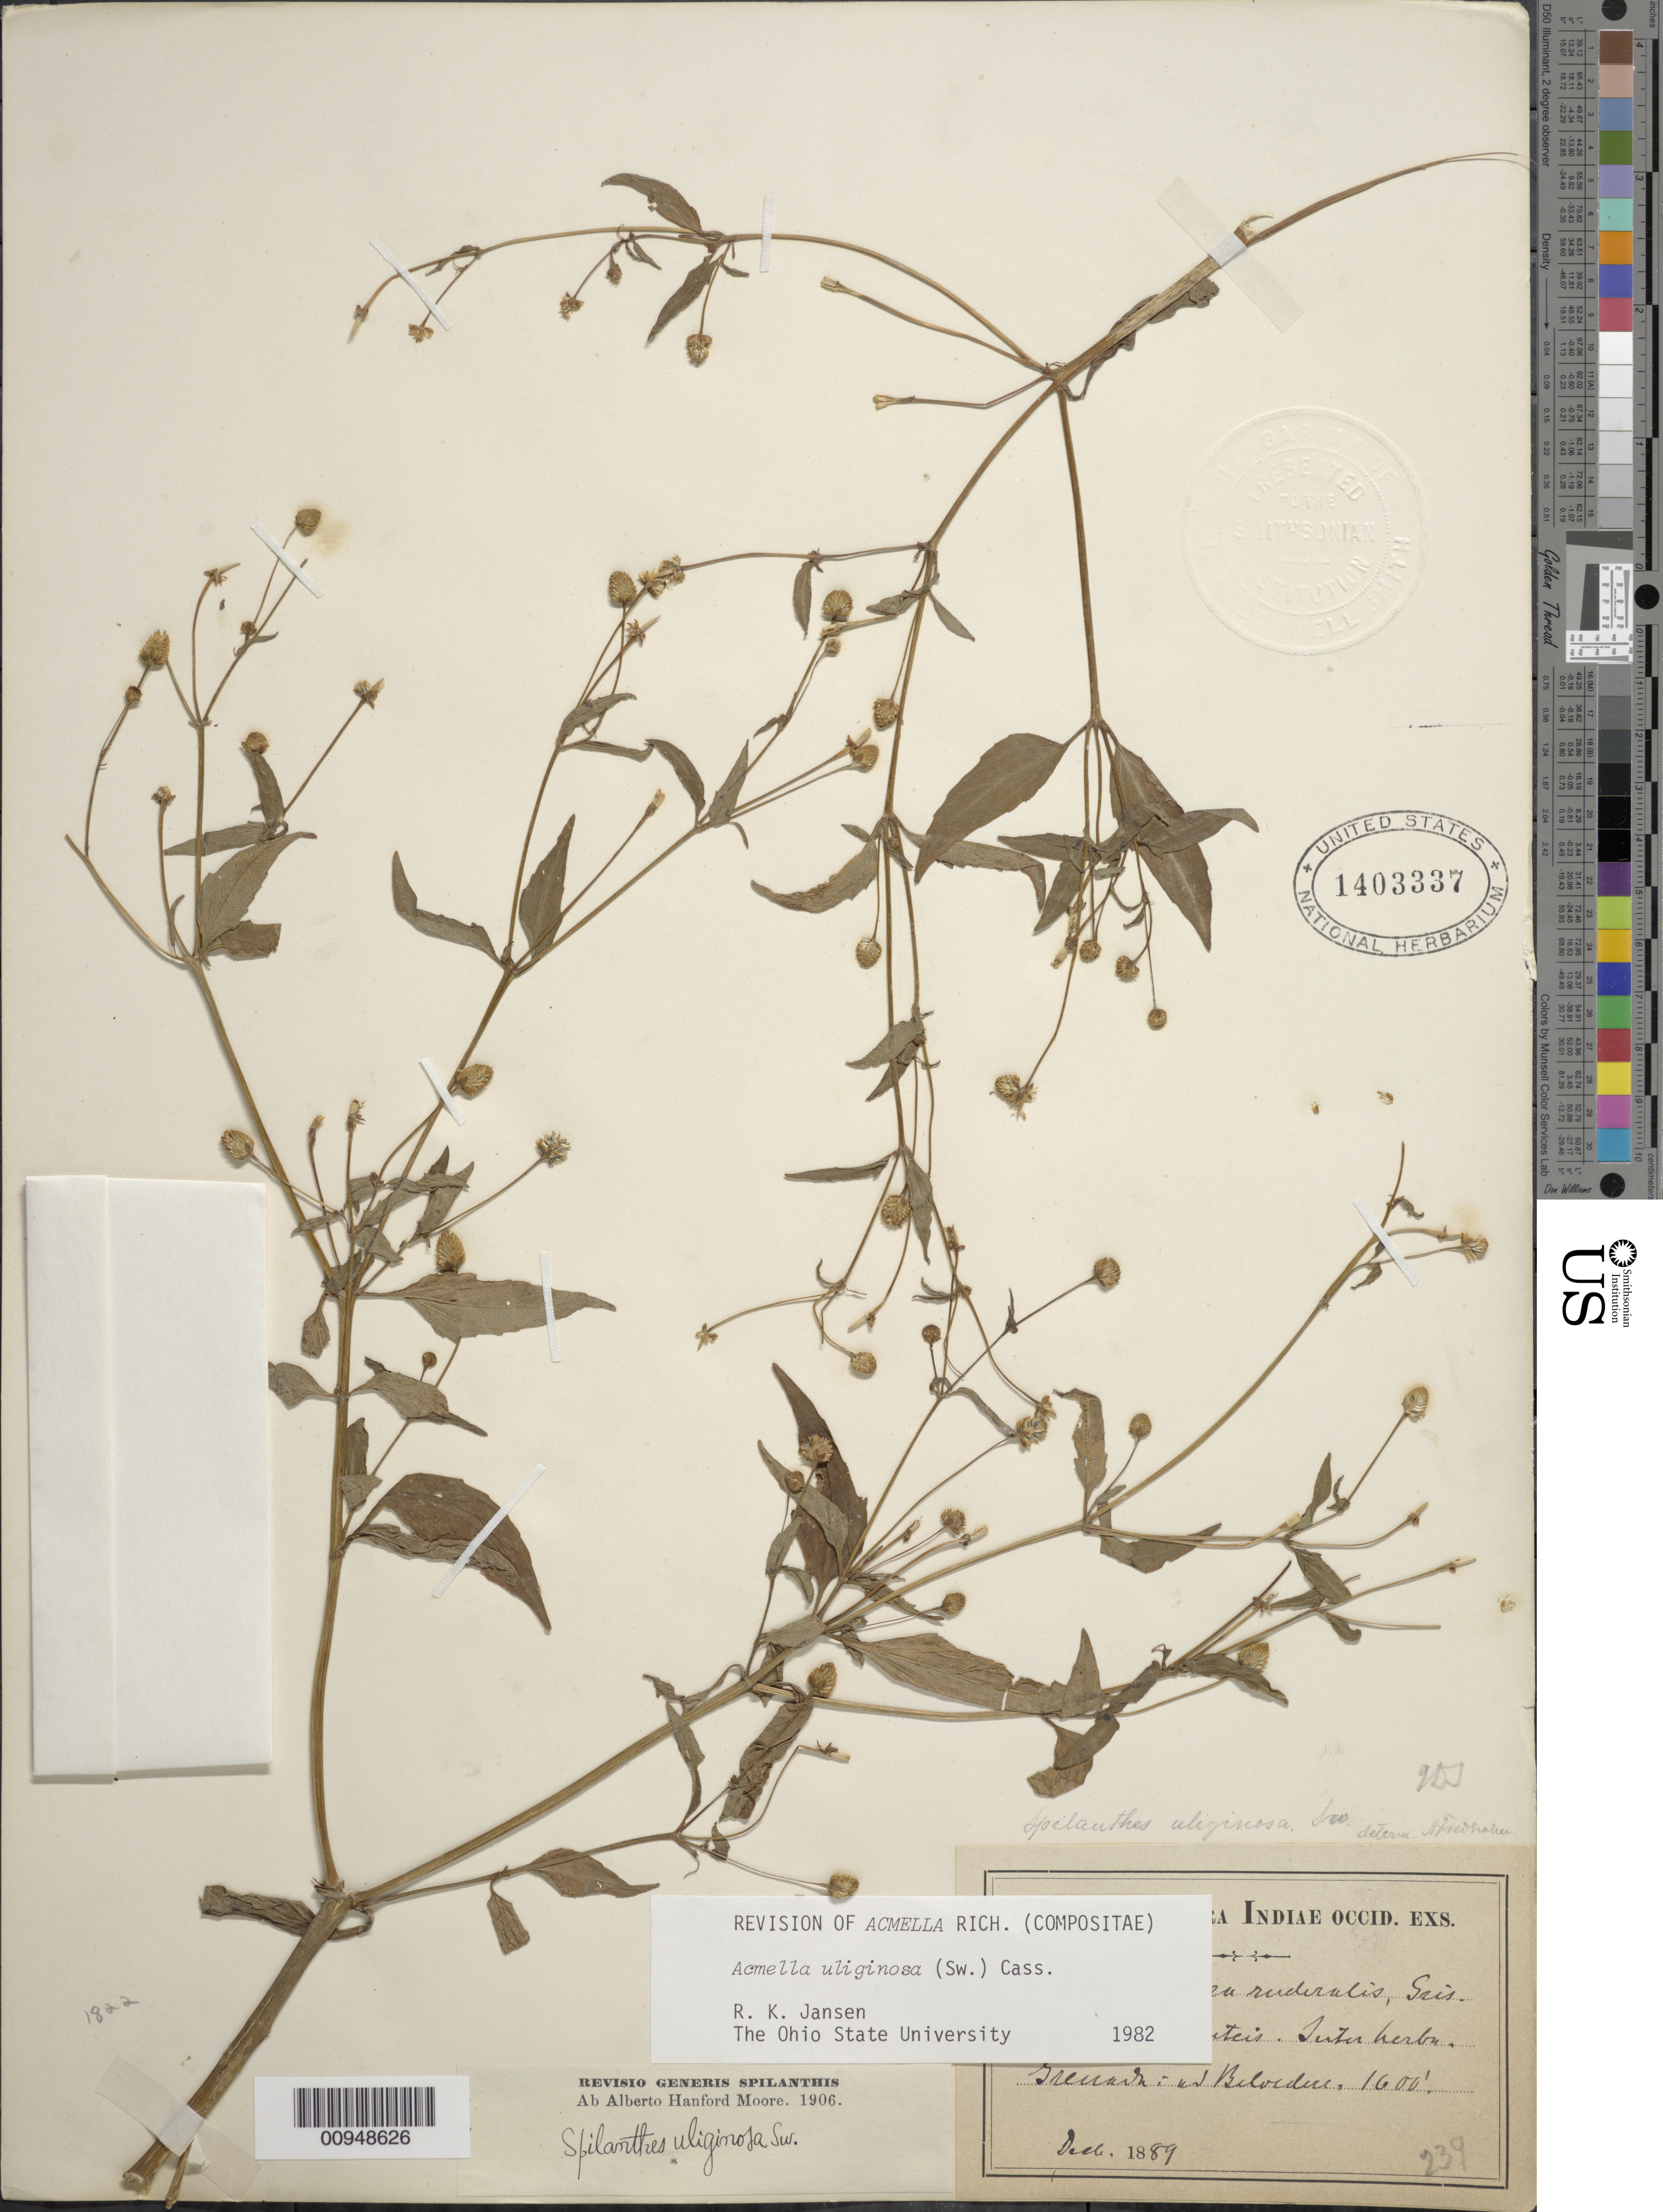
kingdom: Plantae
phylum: Tracheophyta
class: Magnoliopsida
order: Asterales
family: Asteraceae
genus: Acmella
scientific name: Acmella uliginosa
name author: (Sw.) Cass.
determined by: Jansen, R. K.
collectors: H. F. A. von Eggers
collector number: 6063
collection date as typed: Dec 1889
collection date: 1889-12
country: Grenada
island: Grenada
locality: Ad Belvedere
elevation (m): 1600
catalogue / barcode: US 1403337